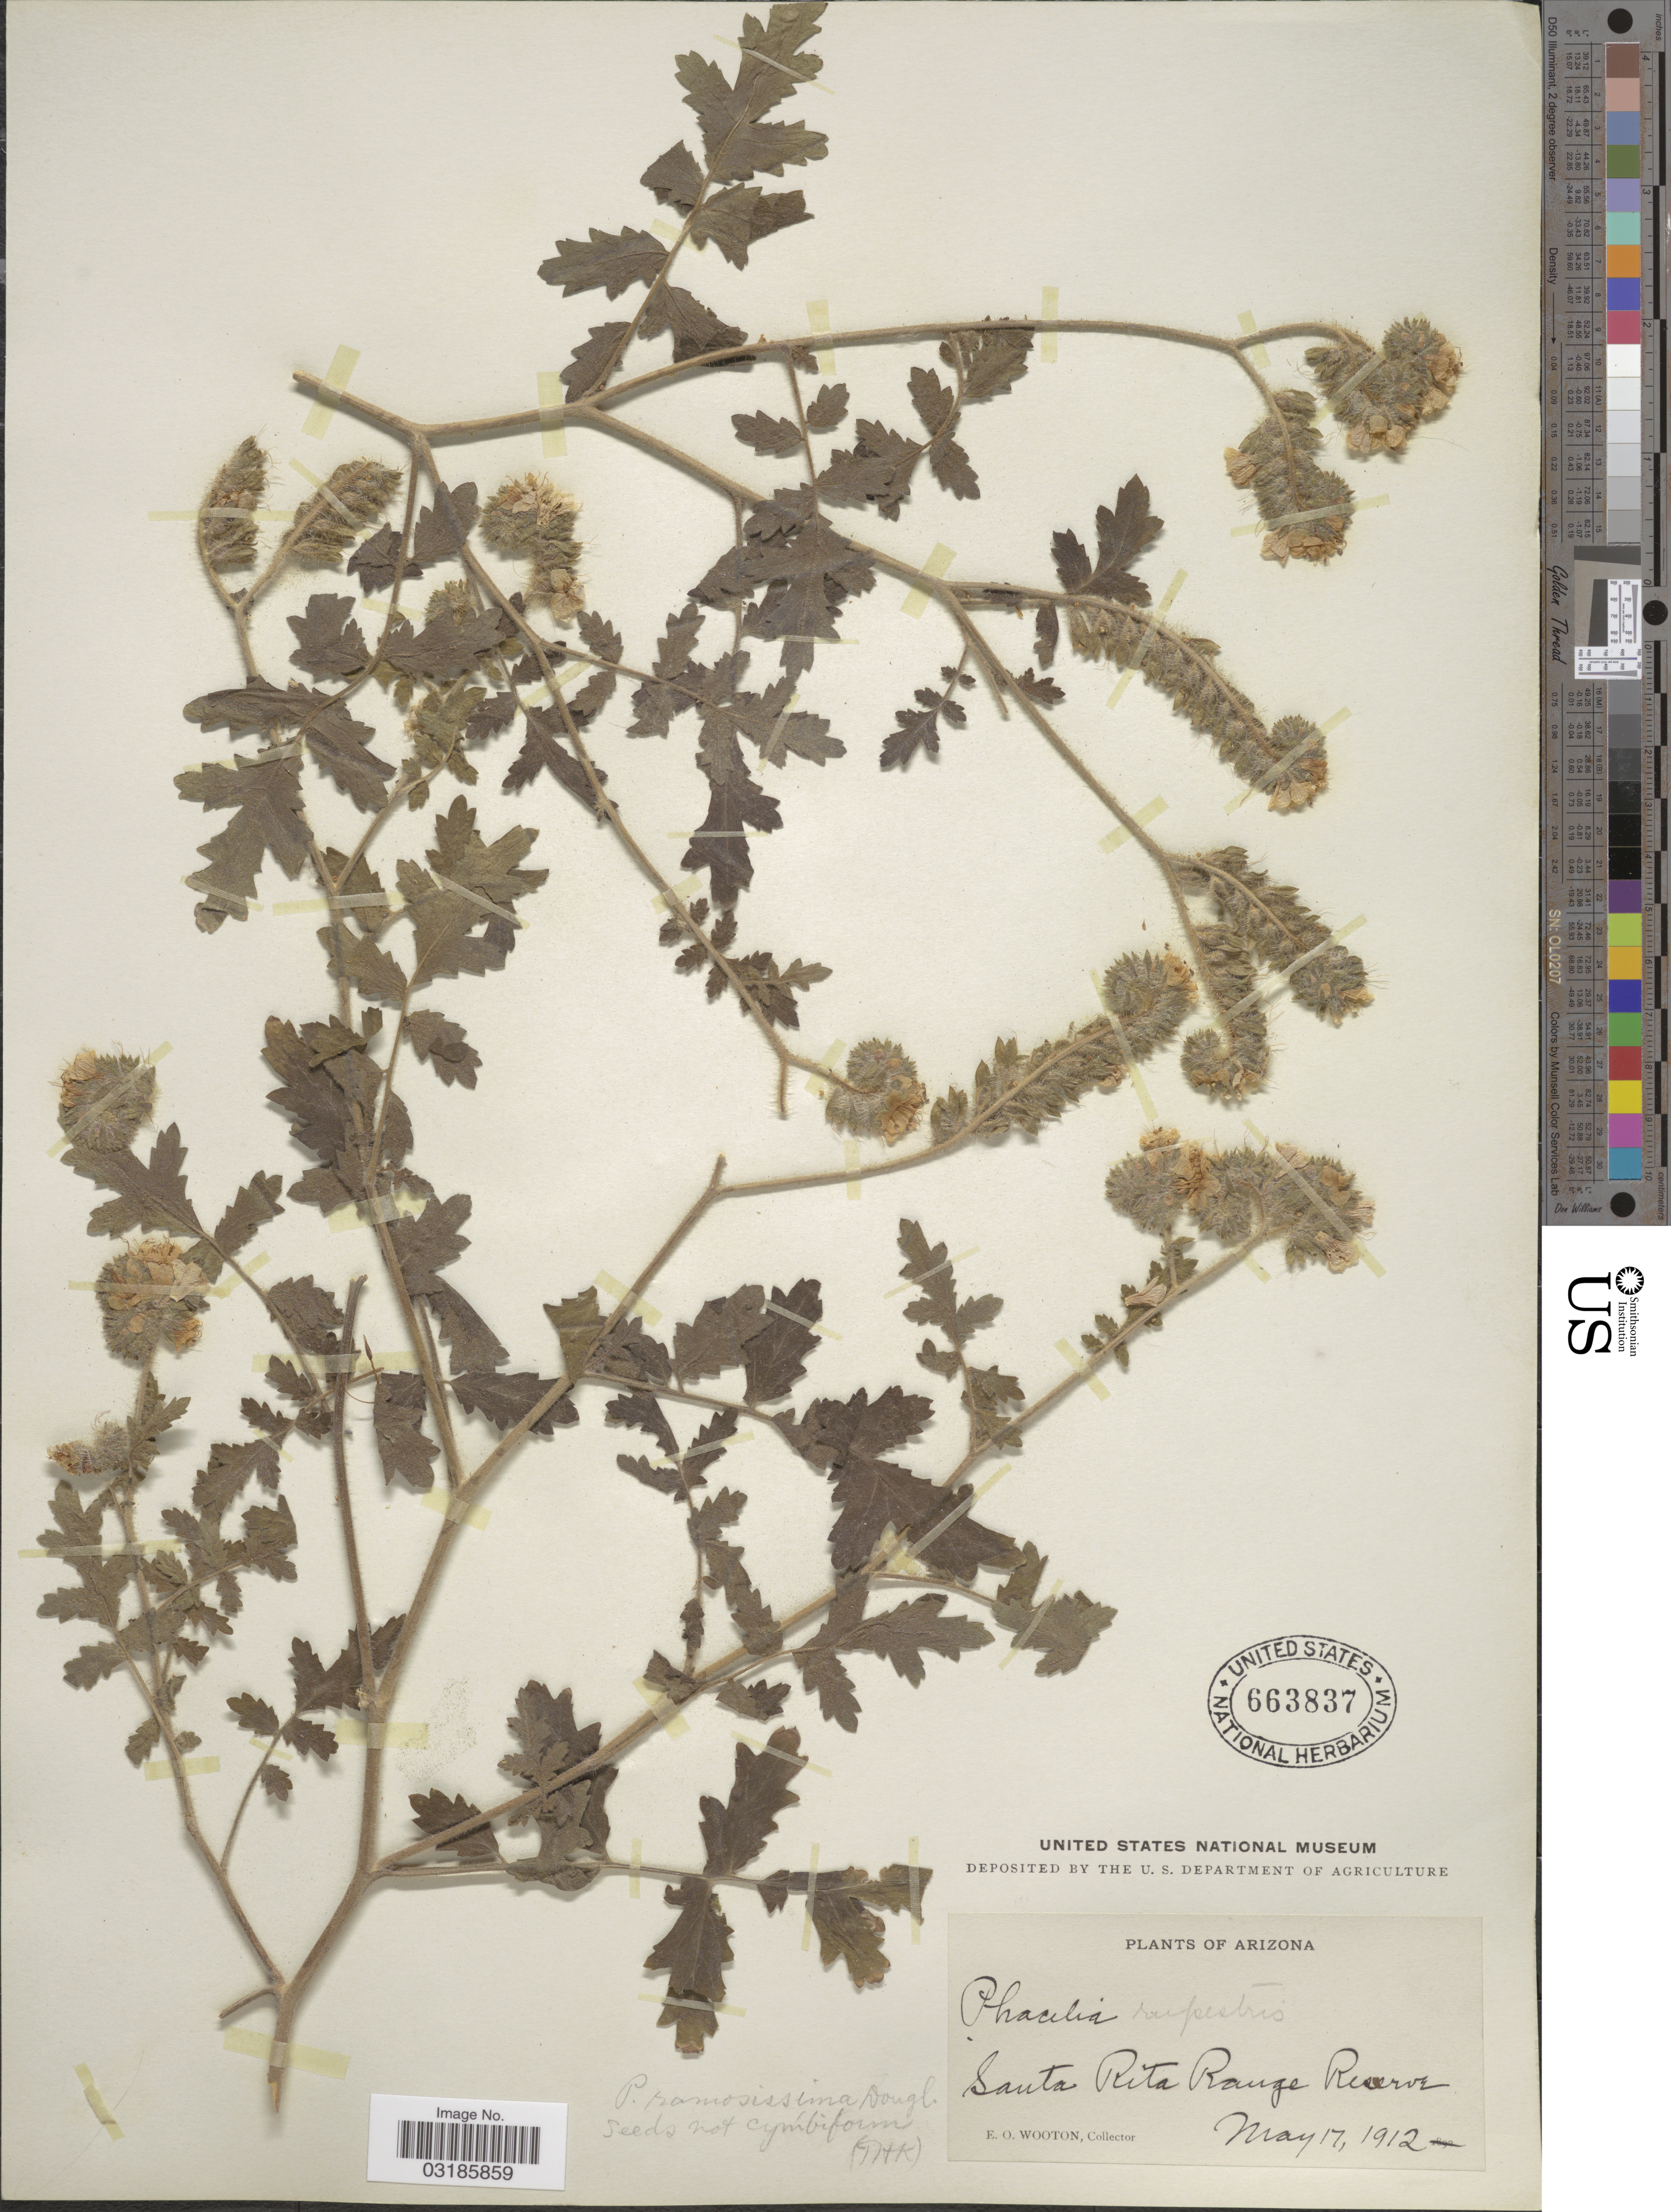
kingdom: Plantae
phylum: Tracheophyta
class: Magnoliopsida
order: Boraginales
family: Hydrophyllaceae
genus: Phacelia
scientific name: Phacelia ramosissima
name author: Douglas ex Lehm.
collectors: E. O. Wooton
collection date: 1912-05-17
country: United States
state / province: Arizona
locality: Santa Rita Range Reserve.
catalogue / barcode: US 663837